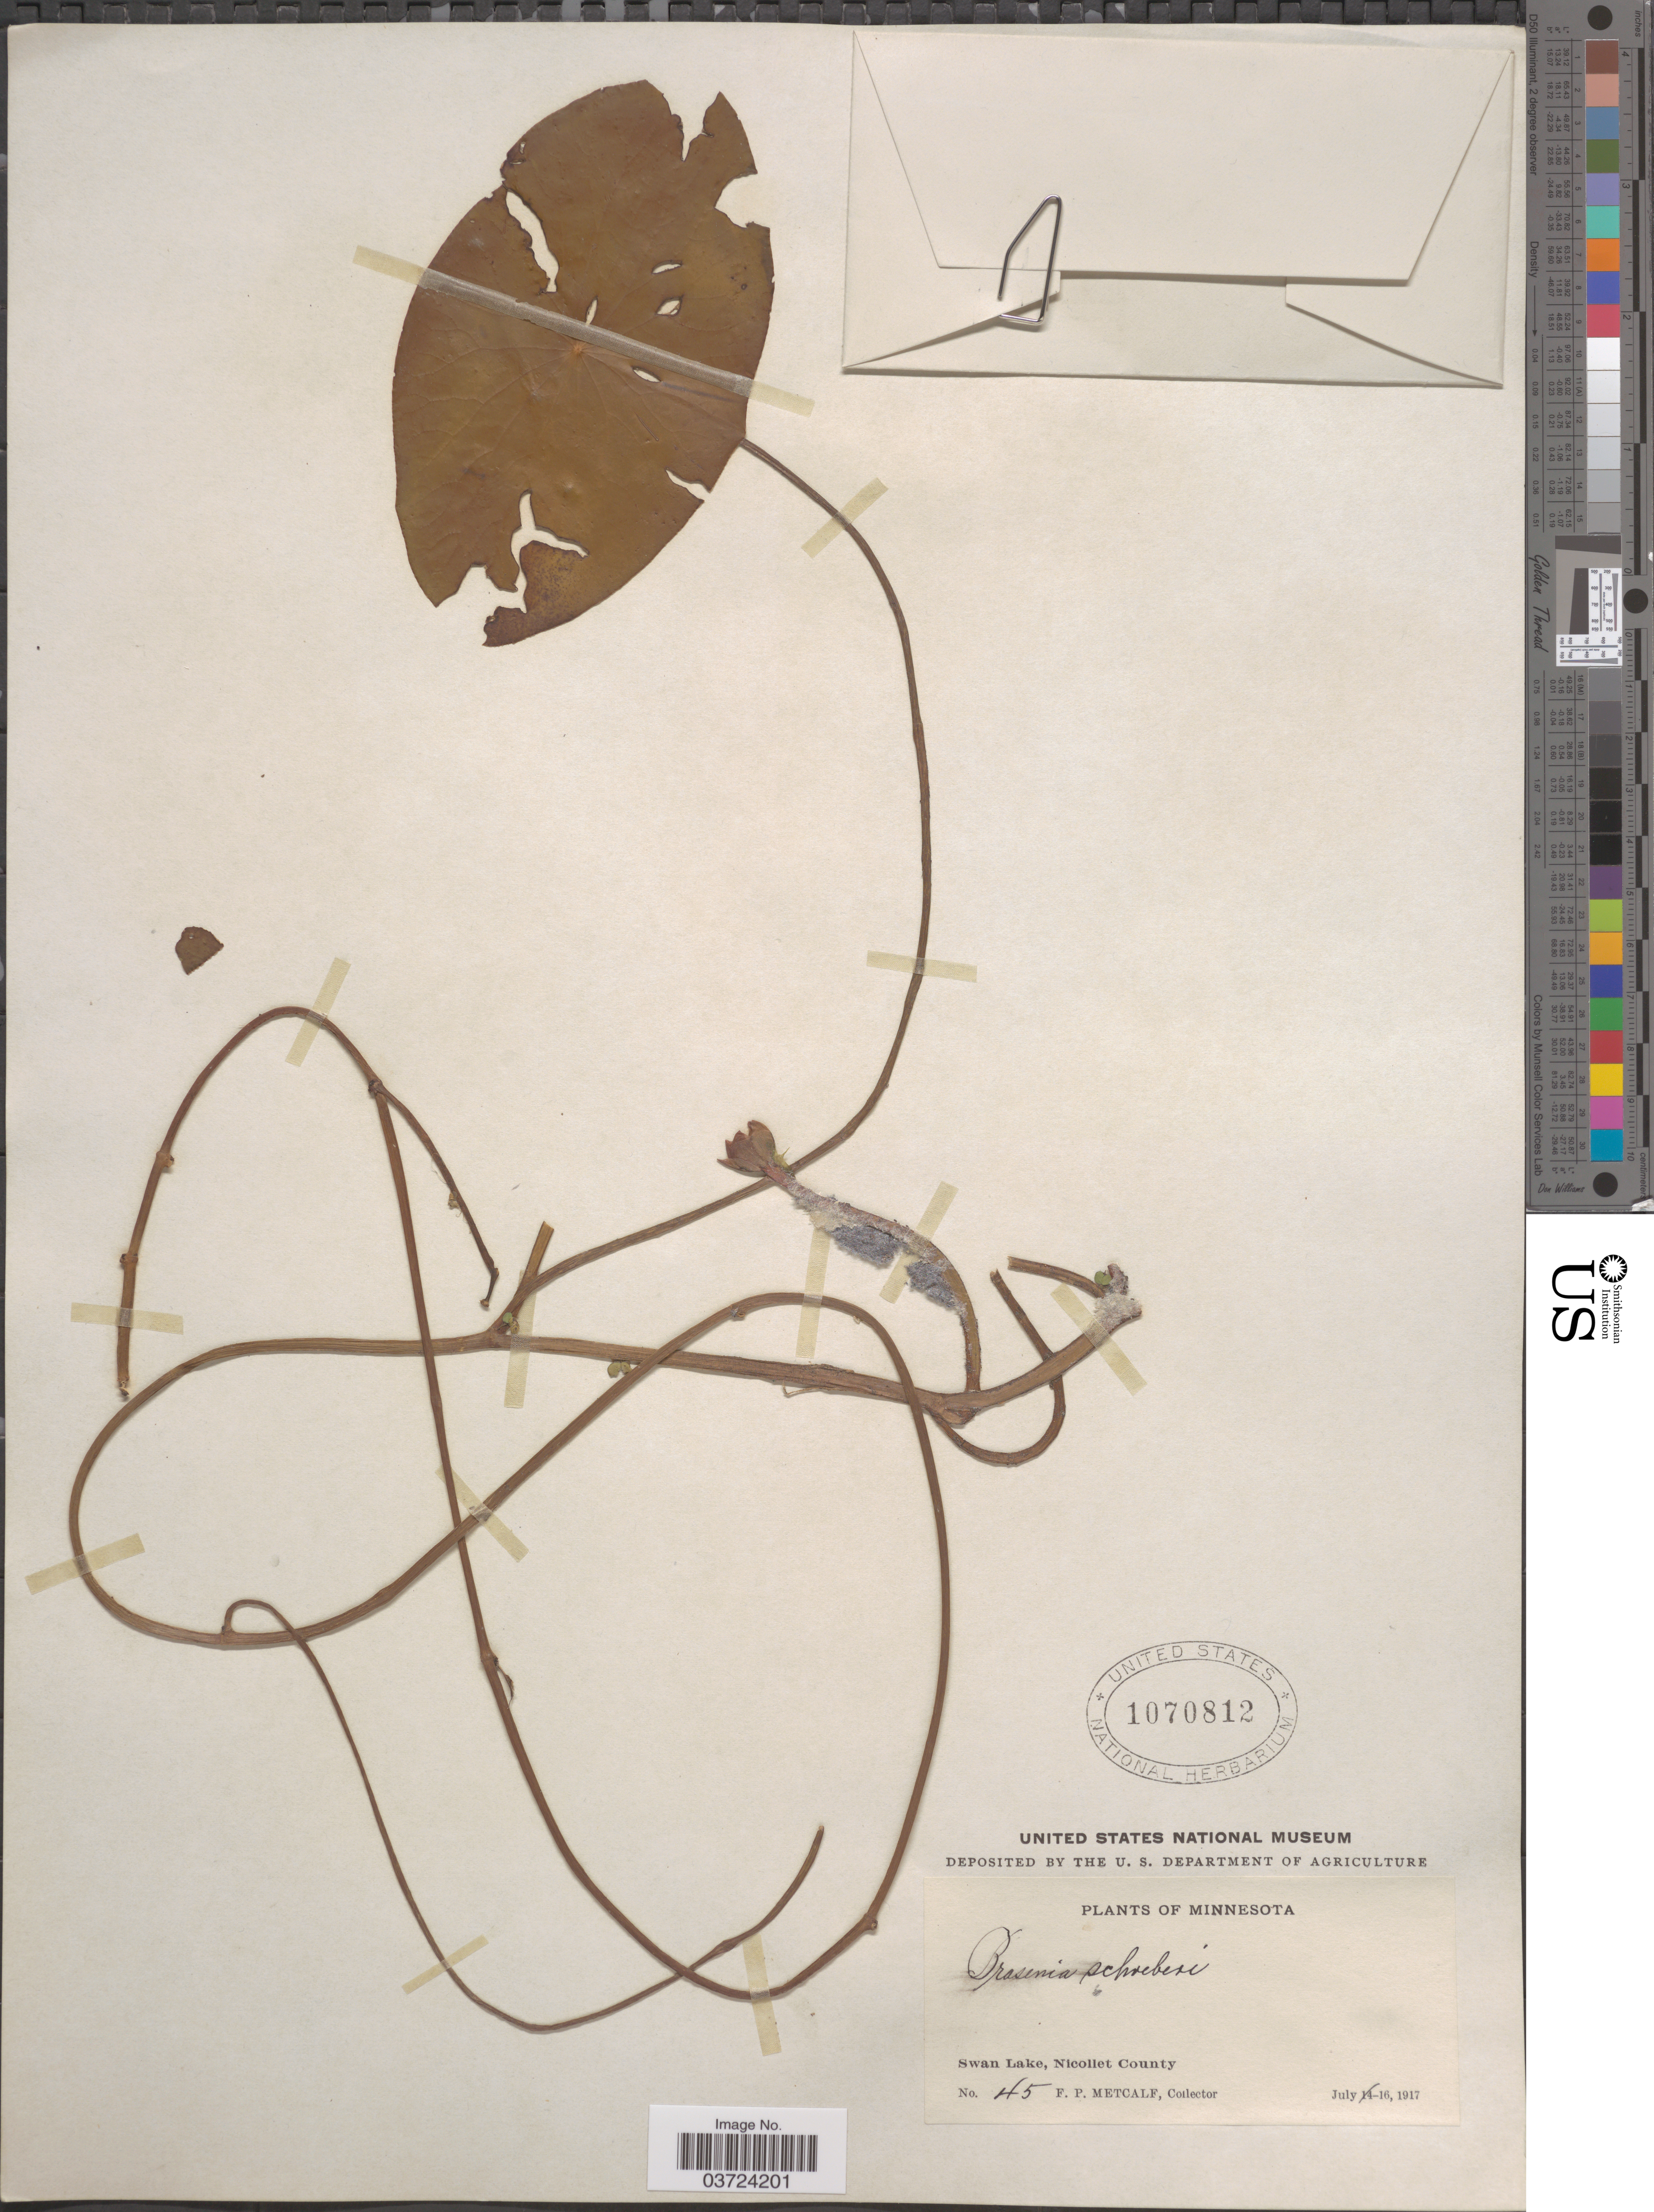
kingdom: Plantae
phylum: Tracheophyta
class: Magnoliopsida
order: Nymphaeales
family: Cabombaceae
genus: Brasenia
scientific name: Brasenia schreberi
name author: J.F. Gmel.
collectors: F. Metcalf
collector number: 45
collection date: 1917-07-16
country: United States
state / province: Minnesota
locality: Swan Lake, Nicollet County.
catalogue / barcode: US 1070812